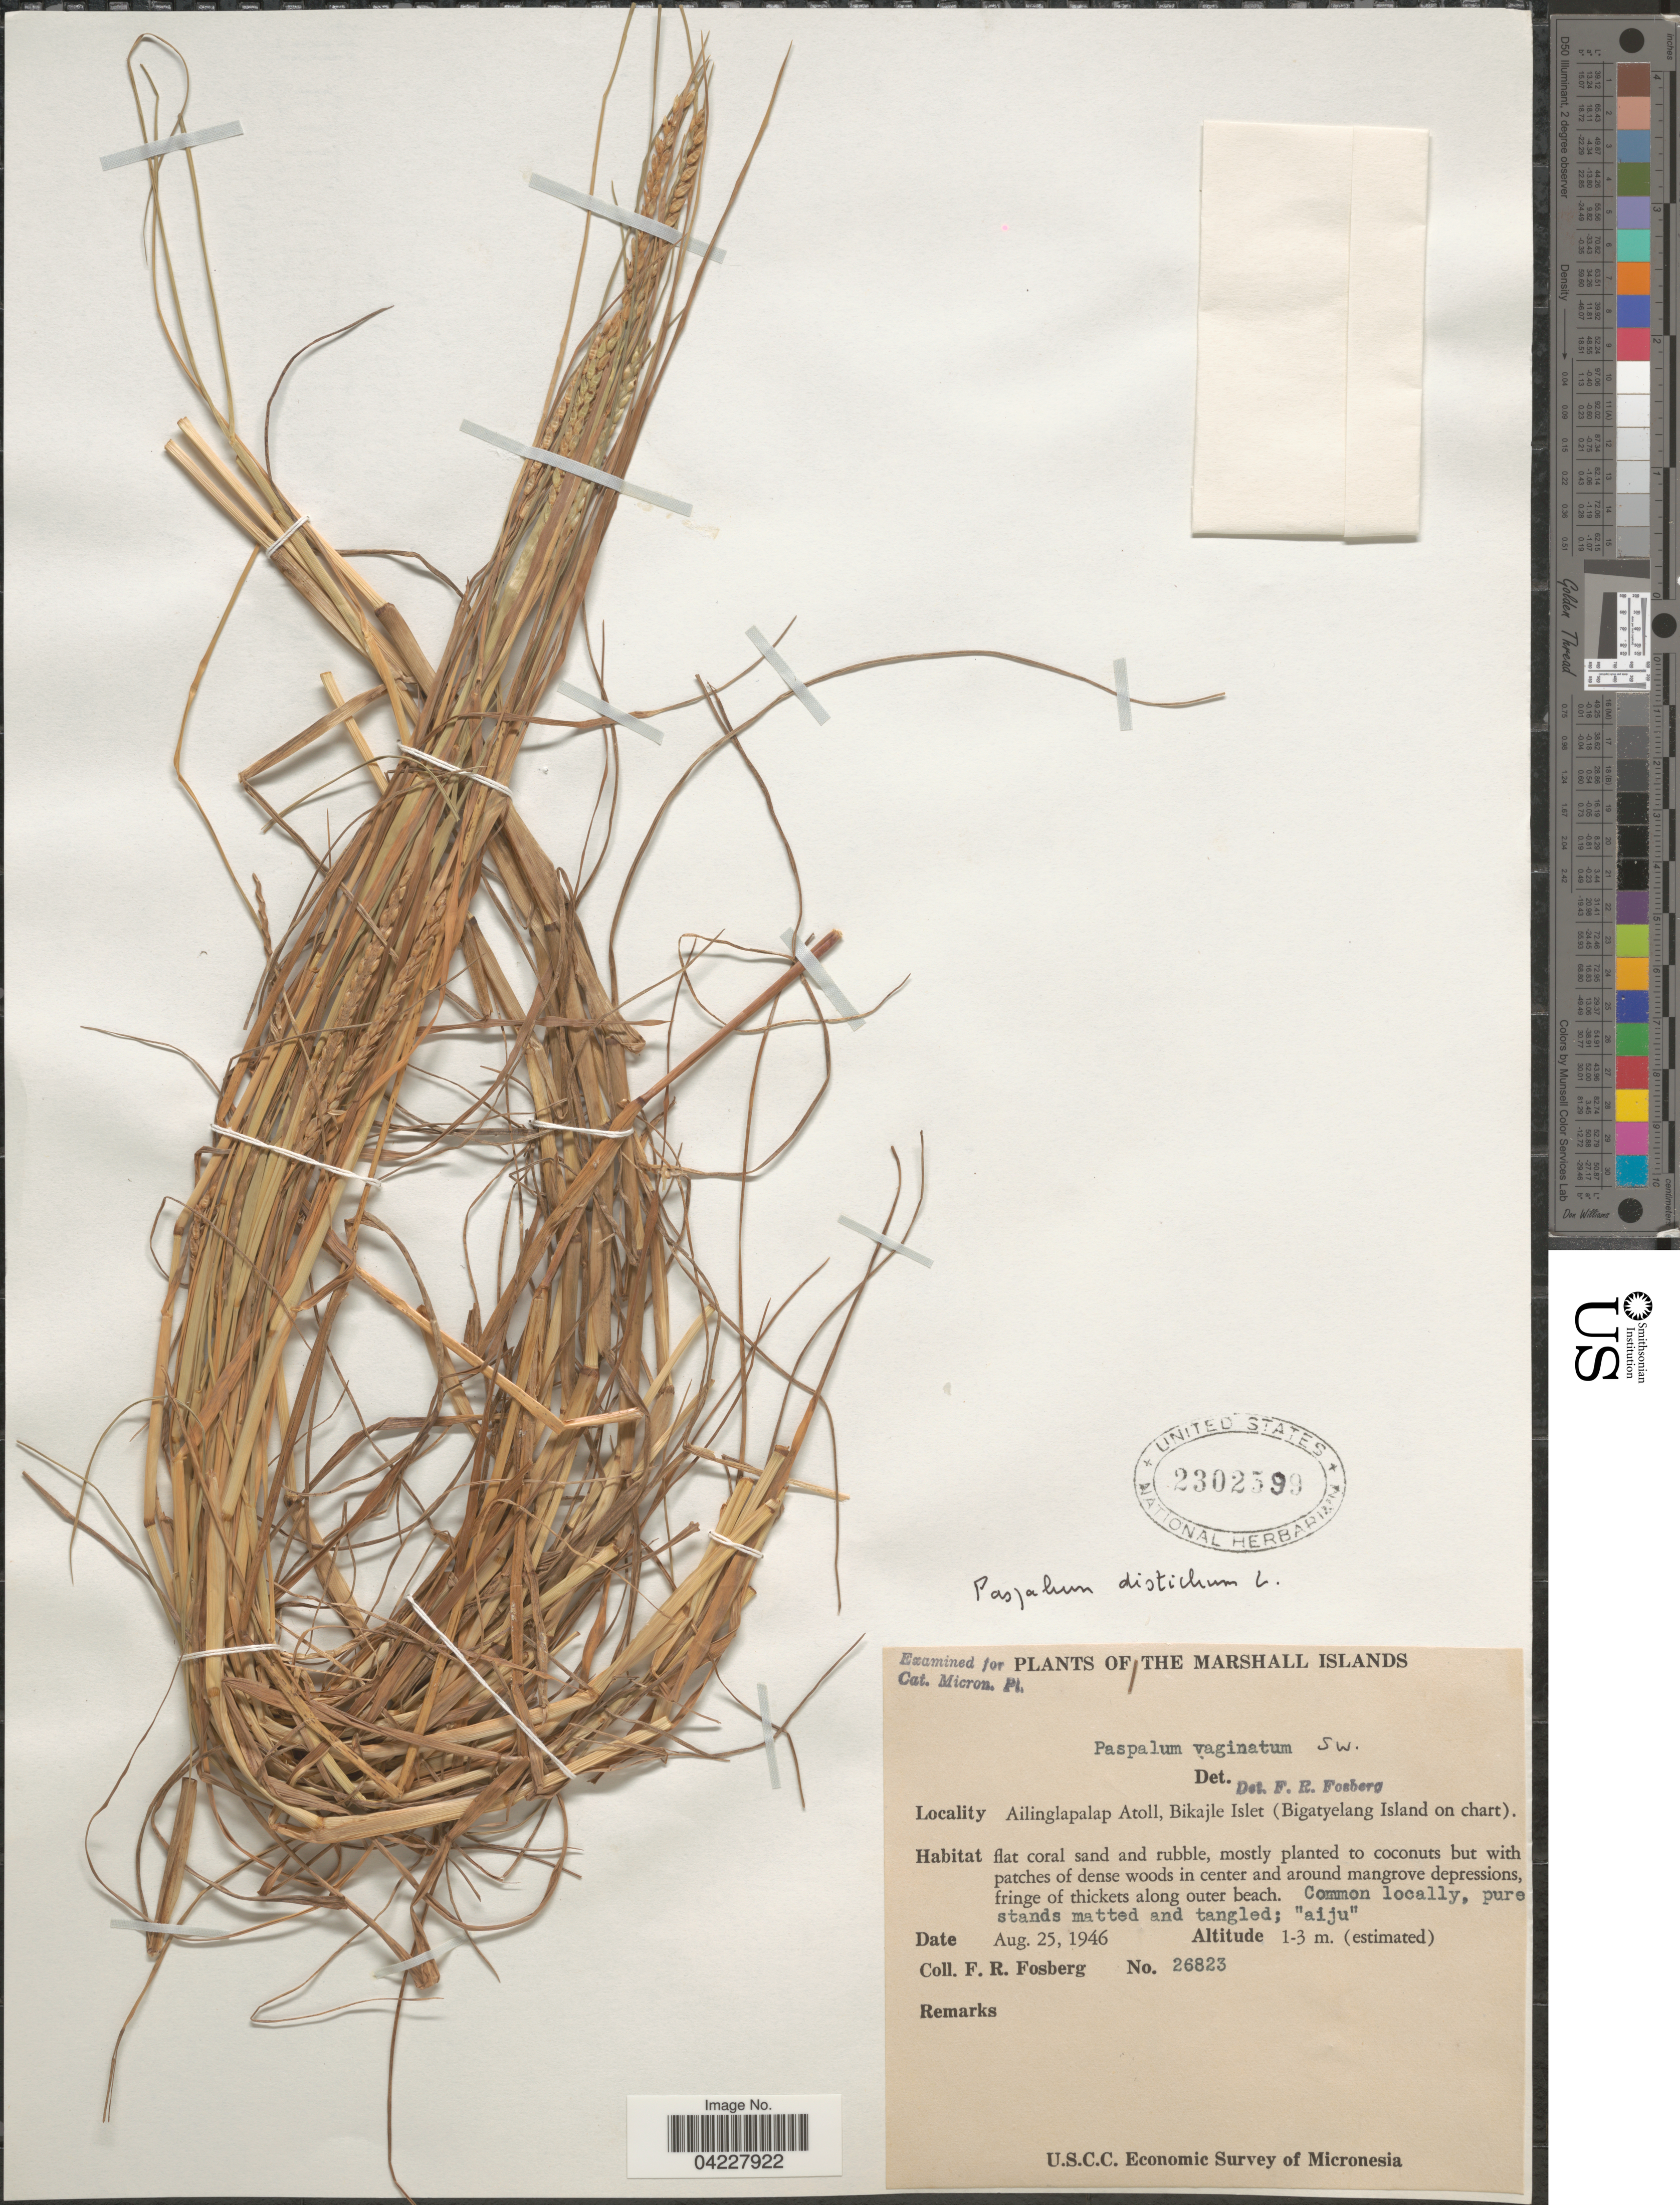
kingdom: Plantae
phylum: Tracheophyta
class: Liliopsida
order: Poales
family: Poaceae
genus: Paspalum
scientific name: Paspalum distichum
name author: L.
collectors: F. R. Fosberg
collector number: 26823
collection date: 1946-08-25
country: Marshall Islands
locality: Ailinglapalap Atoll, Bikajle Islet (Bigatyelang Island on chart). U.S.C.C. Economic Survey of Micronesia.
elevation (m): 1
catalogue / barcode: US 2302599